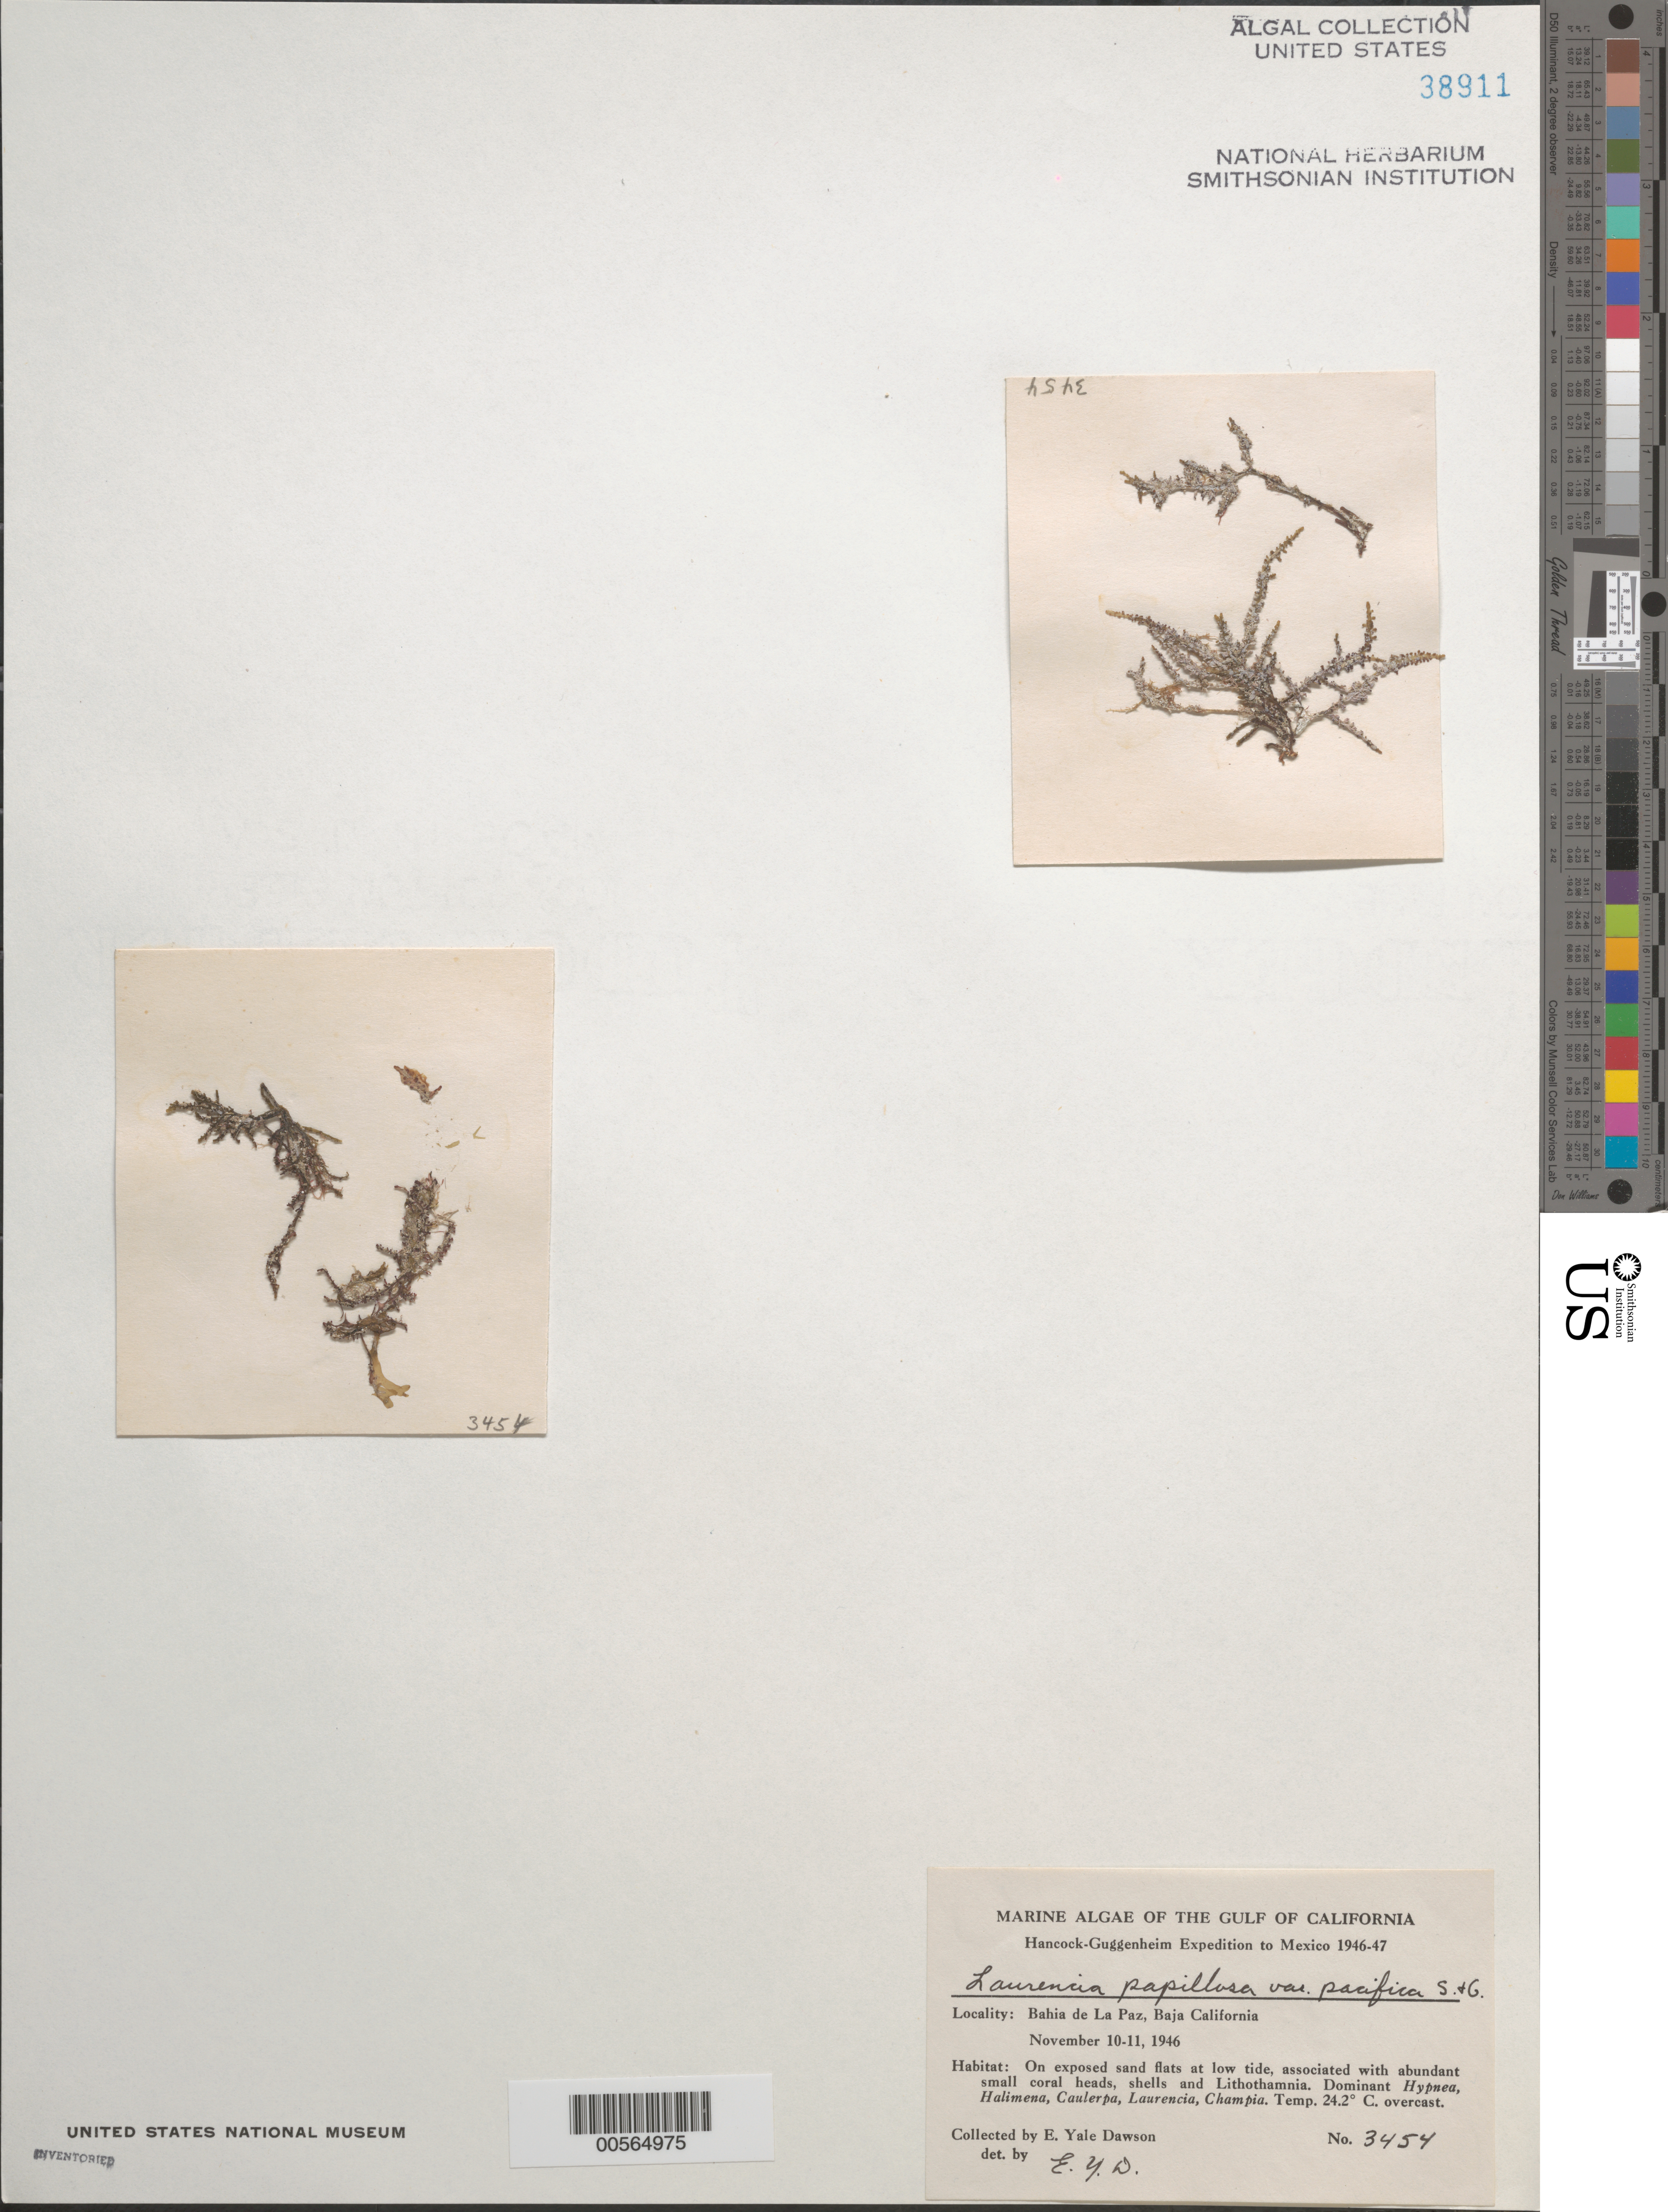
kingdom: Plantae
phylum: Rhodophyta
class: Florideophyceae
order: Ceramiales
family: Rhodomelaceae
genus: Palisada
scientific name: Palisada perforata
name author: (Bory) K.W. Nam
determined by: Algae name updating Project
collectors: E. Y. Dawson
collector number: EYD 3454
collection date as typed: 10 Nov 1946 TO 11 Nov 1946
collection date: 1946-11-10/1946-11-11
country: Mexico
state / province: Baja California Sur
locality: Bahia de La Paz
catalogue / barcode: US 38911